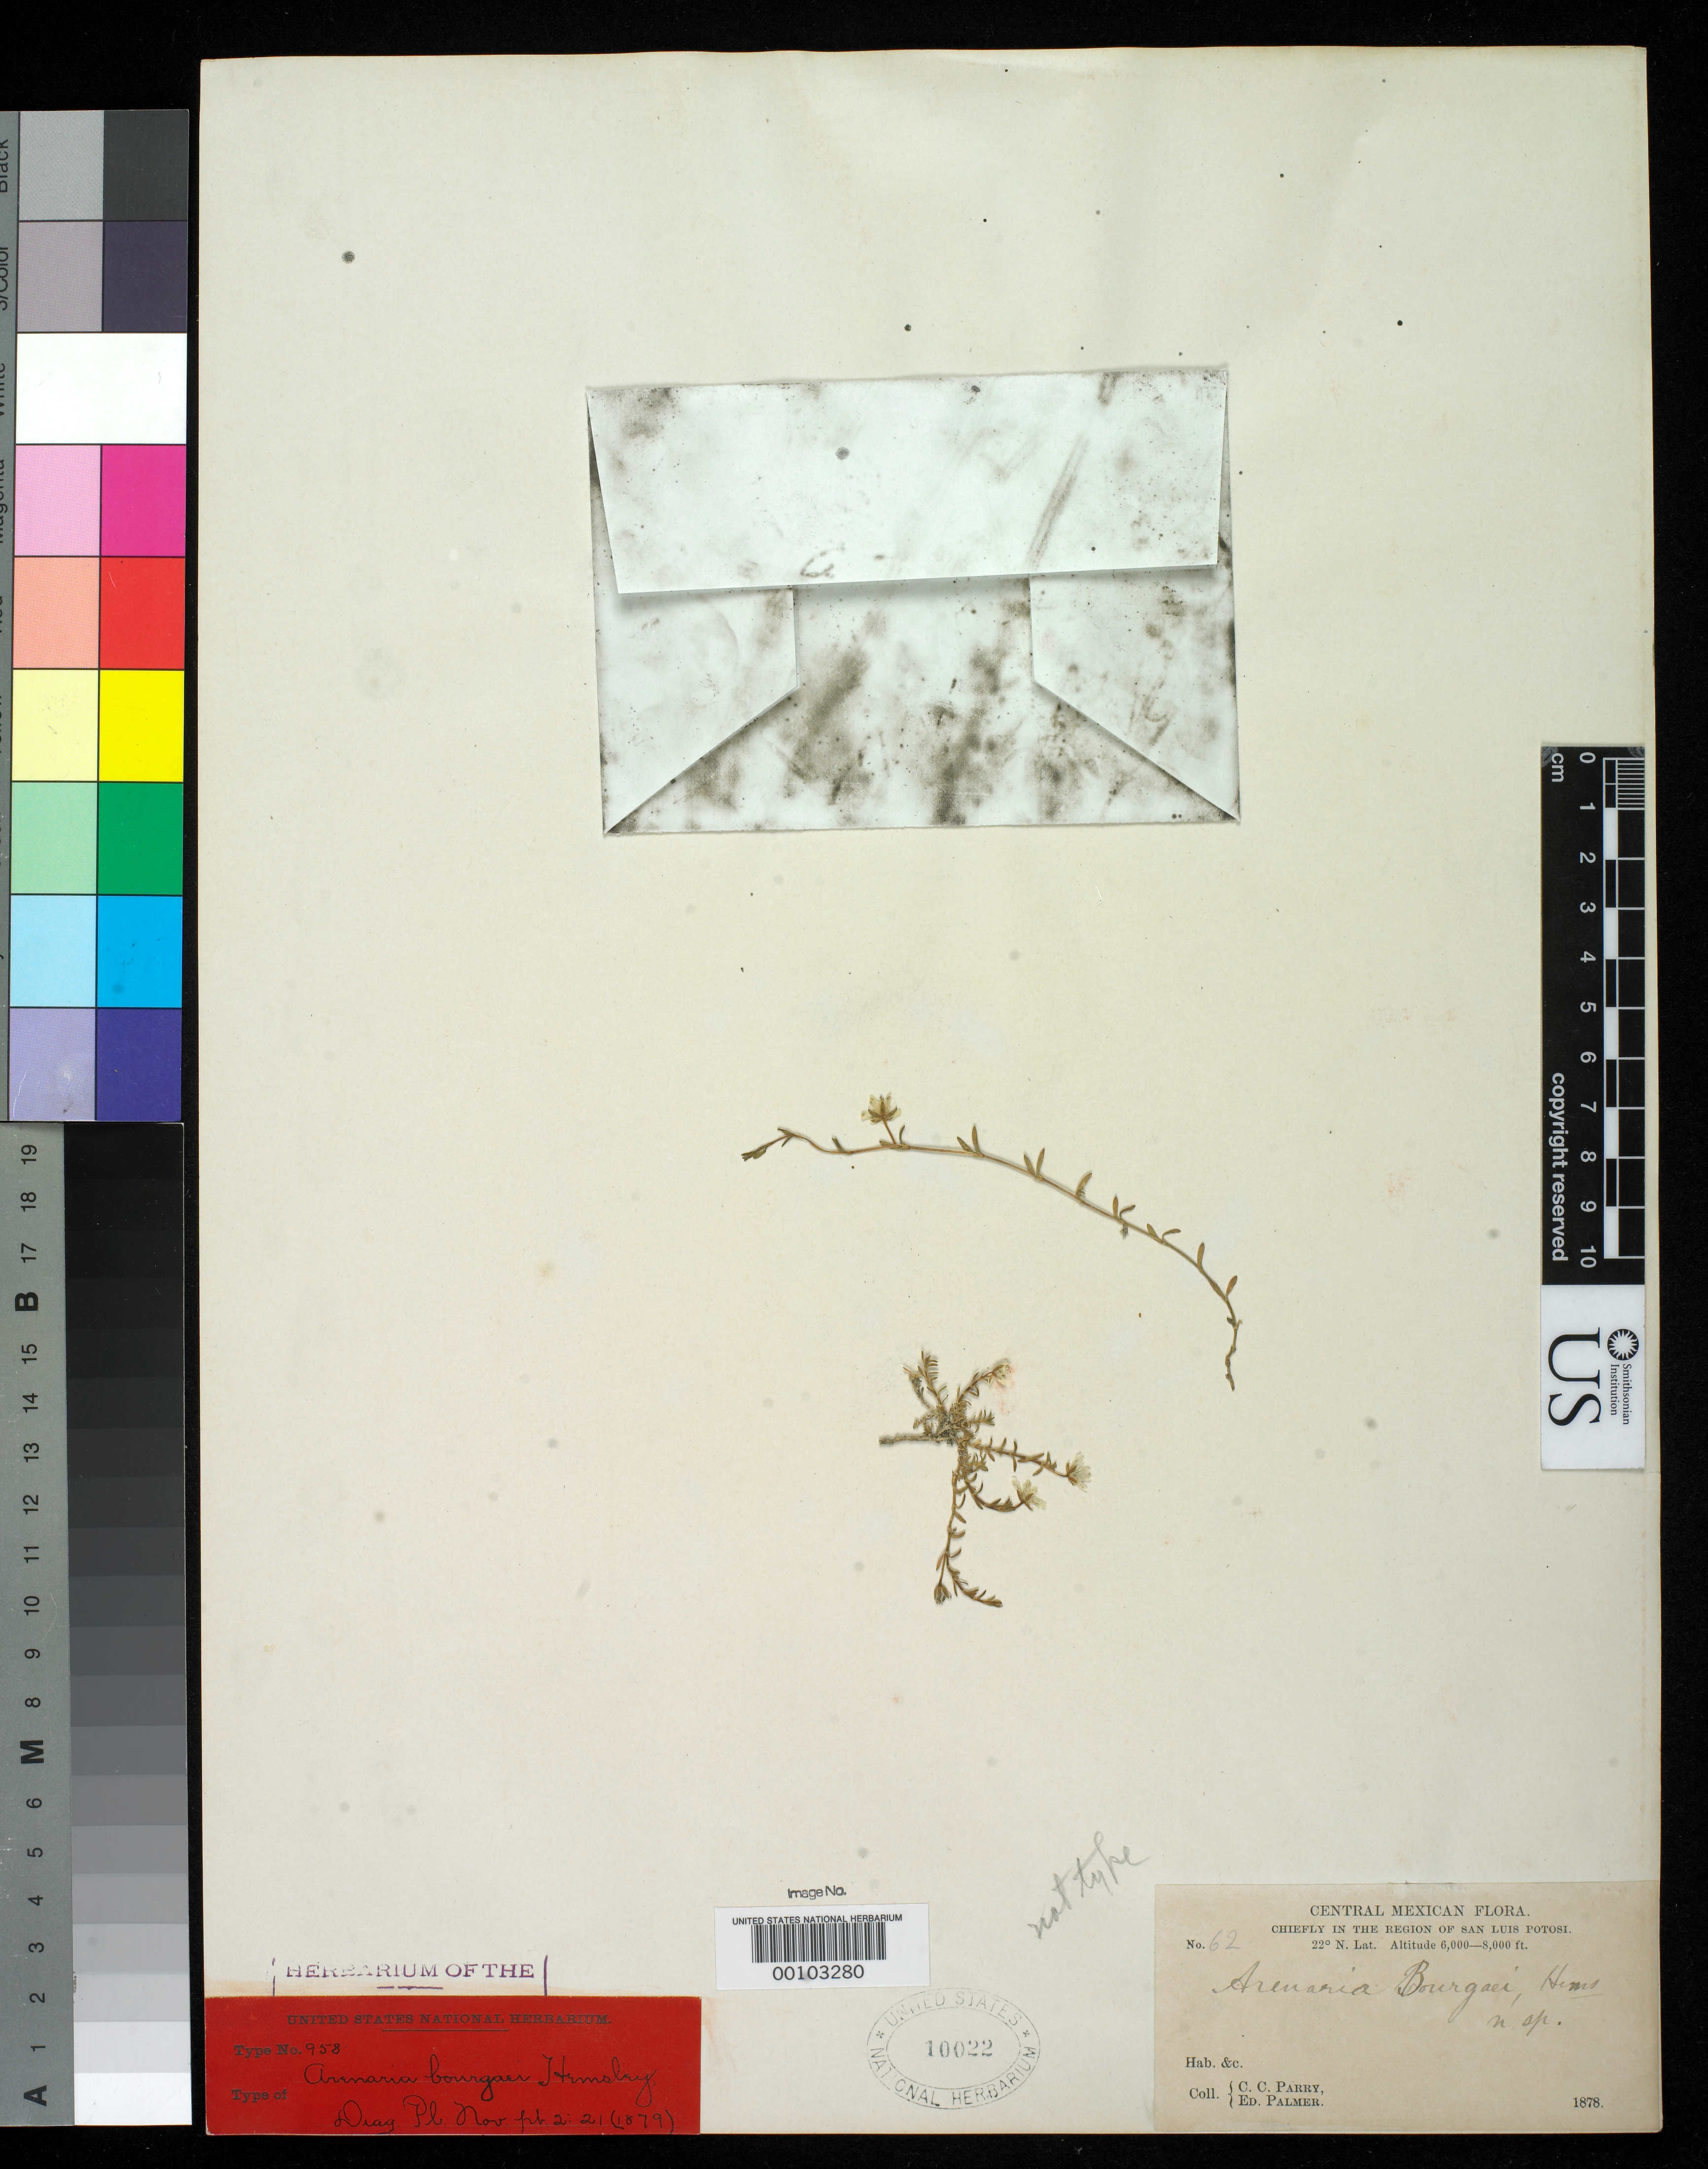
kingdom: Plantae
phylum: Tracheophyta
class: Magnoliopsida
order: Caryophyllales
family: Caryophyllaceae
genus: Arenaria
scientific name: Arenaria bourgaei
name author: Hemsl.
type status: Syntype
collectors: C. C. Parry & E. Palmer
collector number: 62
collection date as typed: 1878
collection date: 1878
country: Mexico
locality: E of Monserrat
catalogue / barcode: US 10022